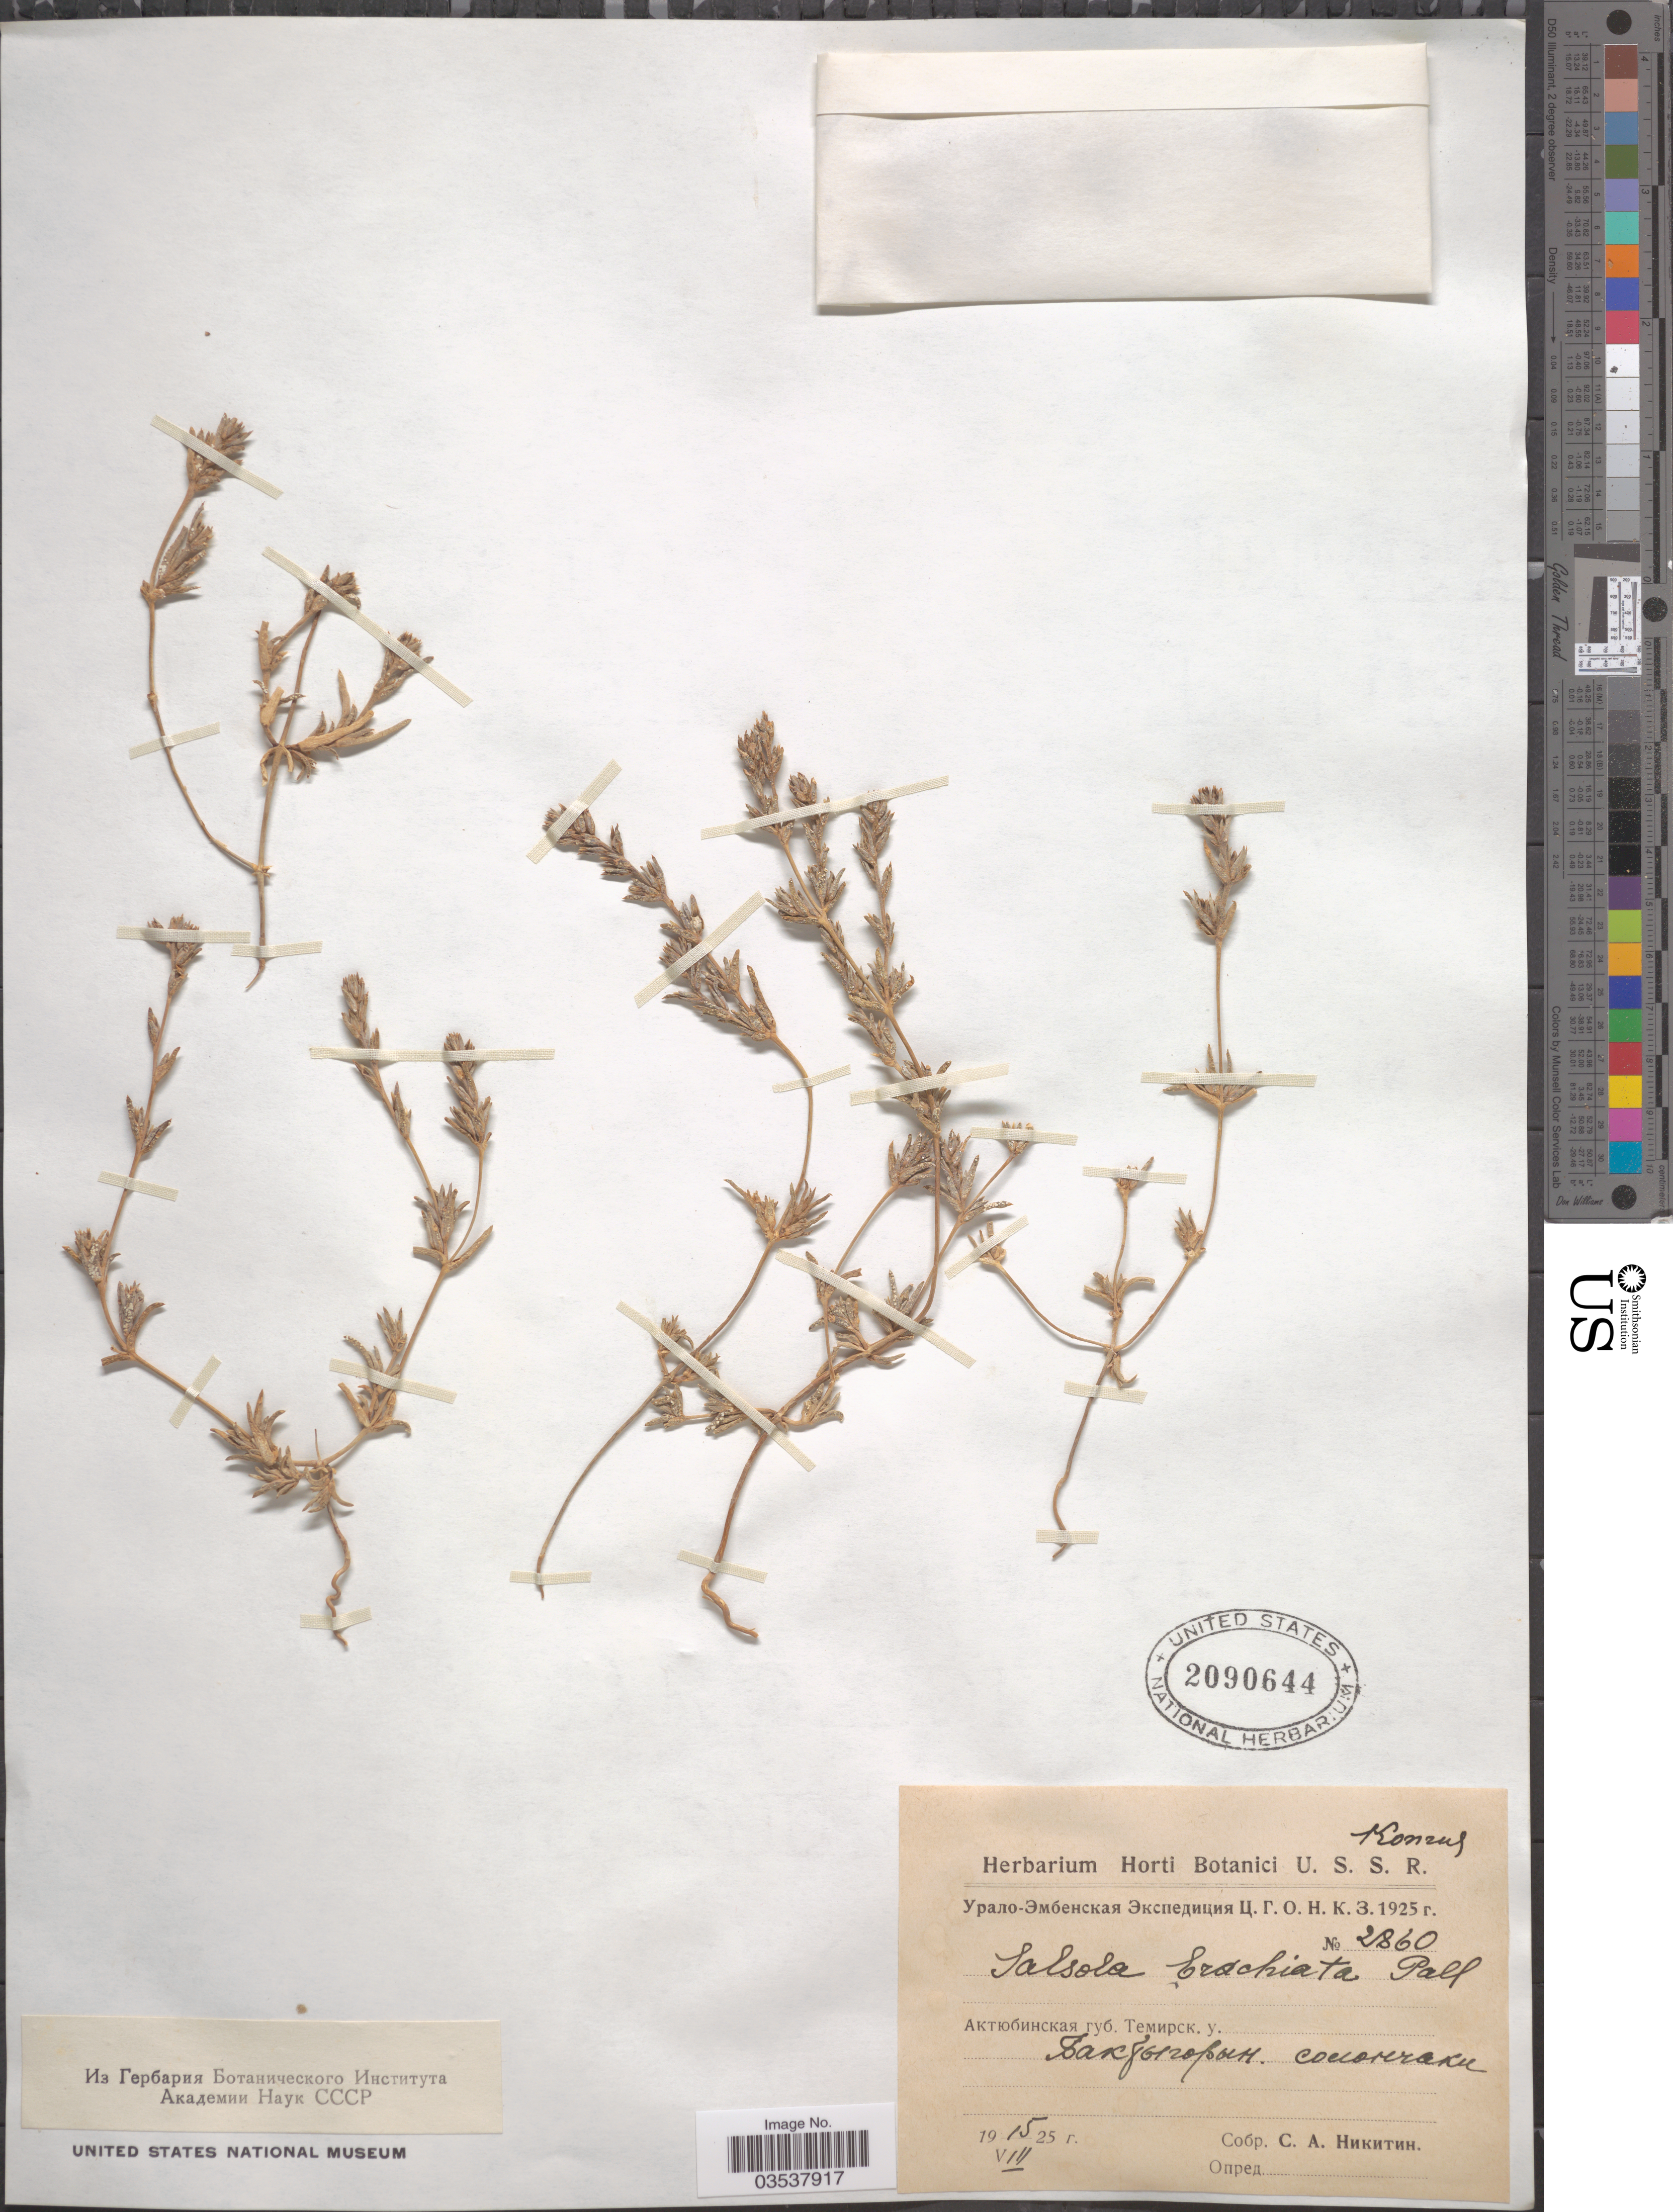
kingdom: Plantae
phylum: Tracheophyta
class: Magnoliopsida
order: Caryophyllales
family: Amaranthaceae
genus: Pyankovia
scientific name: Pyankovia brachiata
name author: (Pall.) Akhani & Roalson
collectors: S. Nikitin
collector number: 2860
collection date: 1925-08-15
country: Kazakhstan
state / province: Aqtobe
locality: Temir Audany.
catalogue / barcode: US 2090644